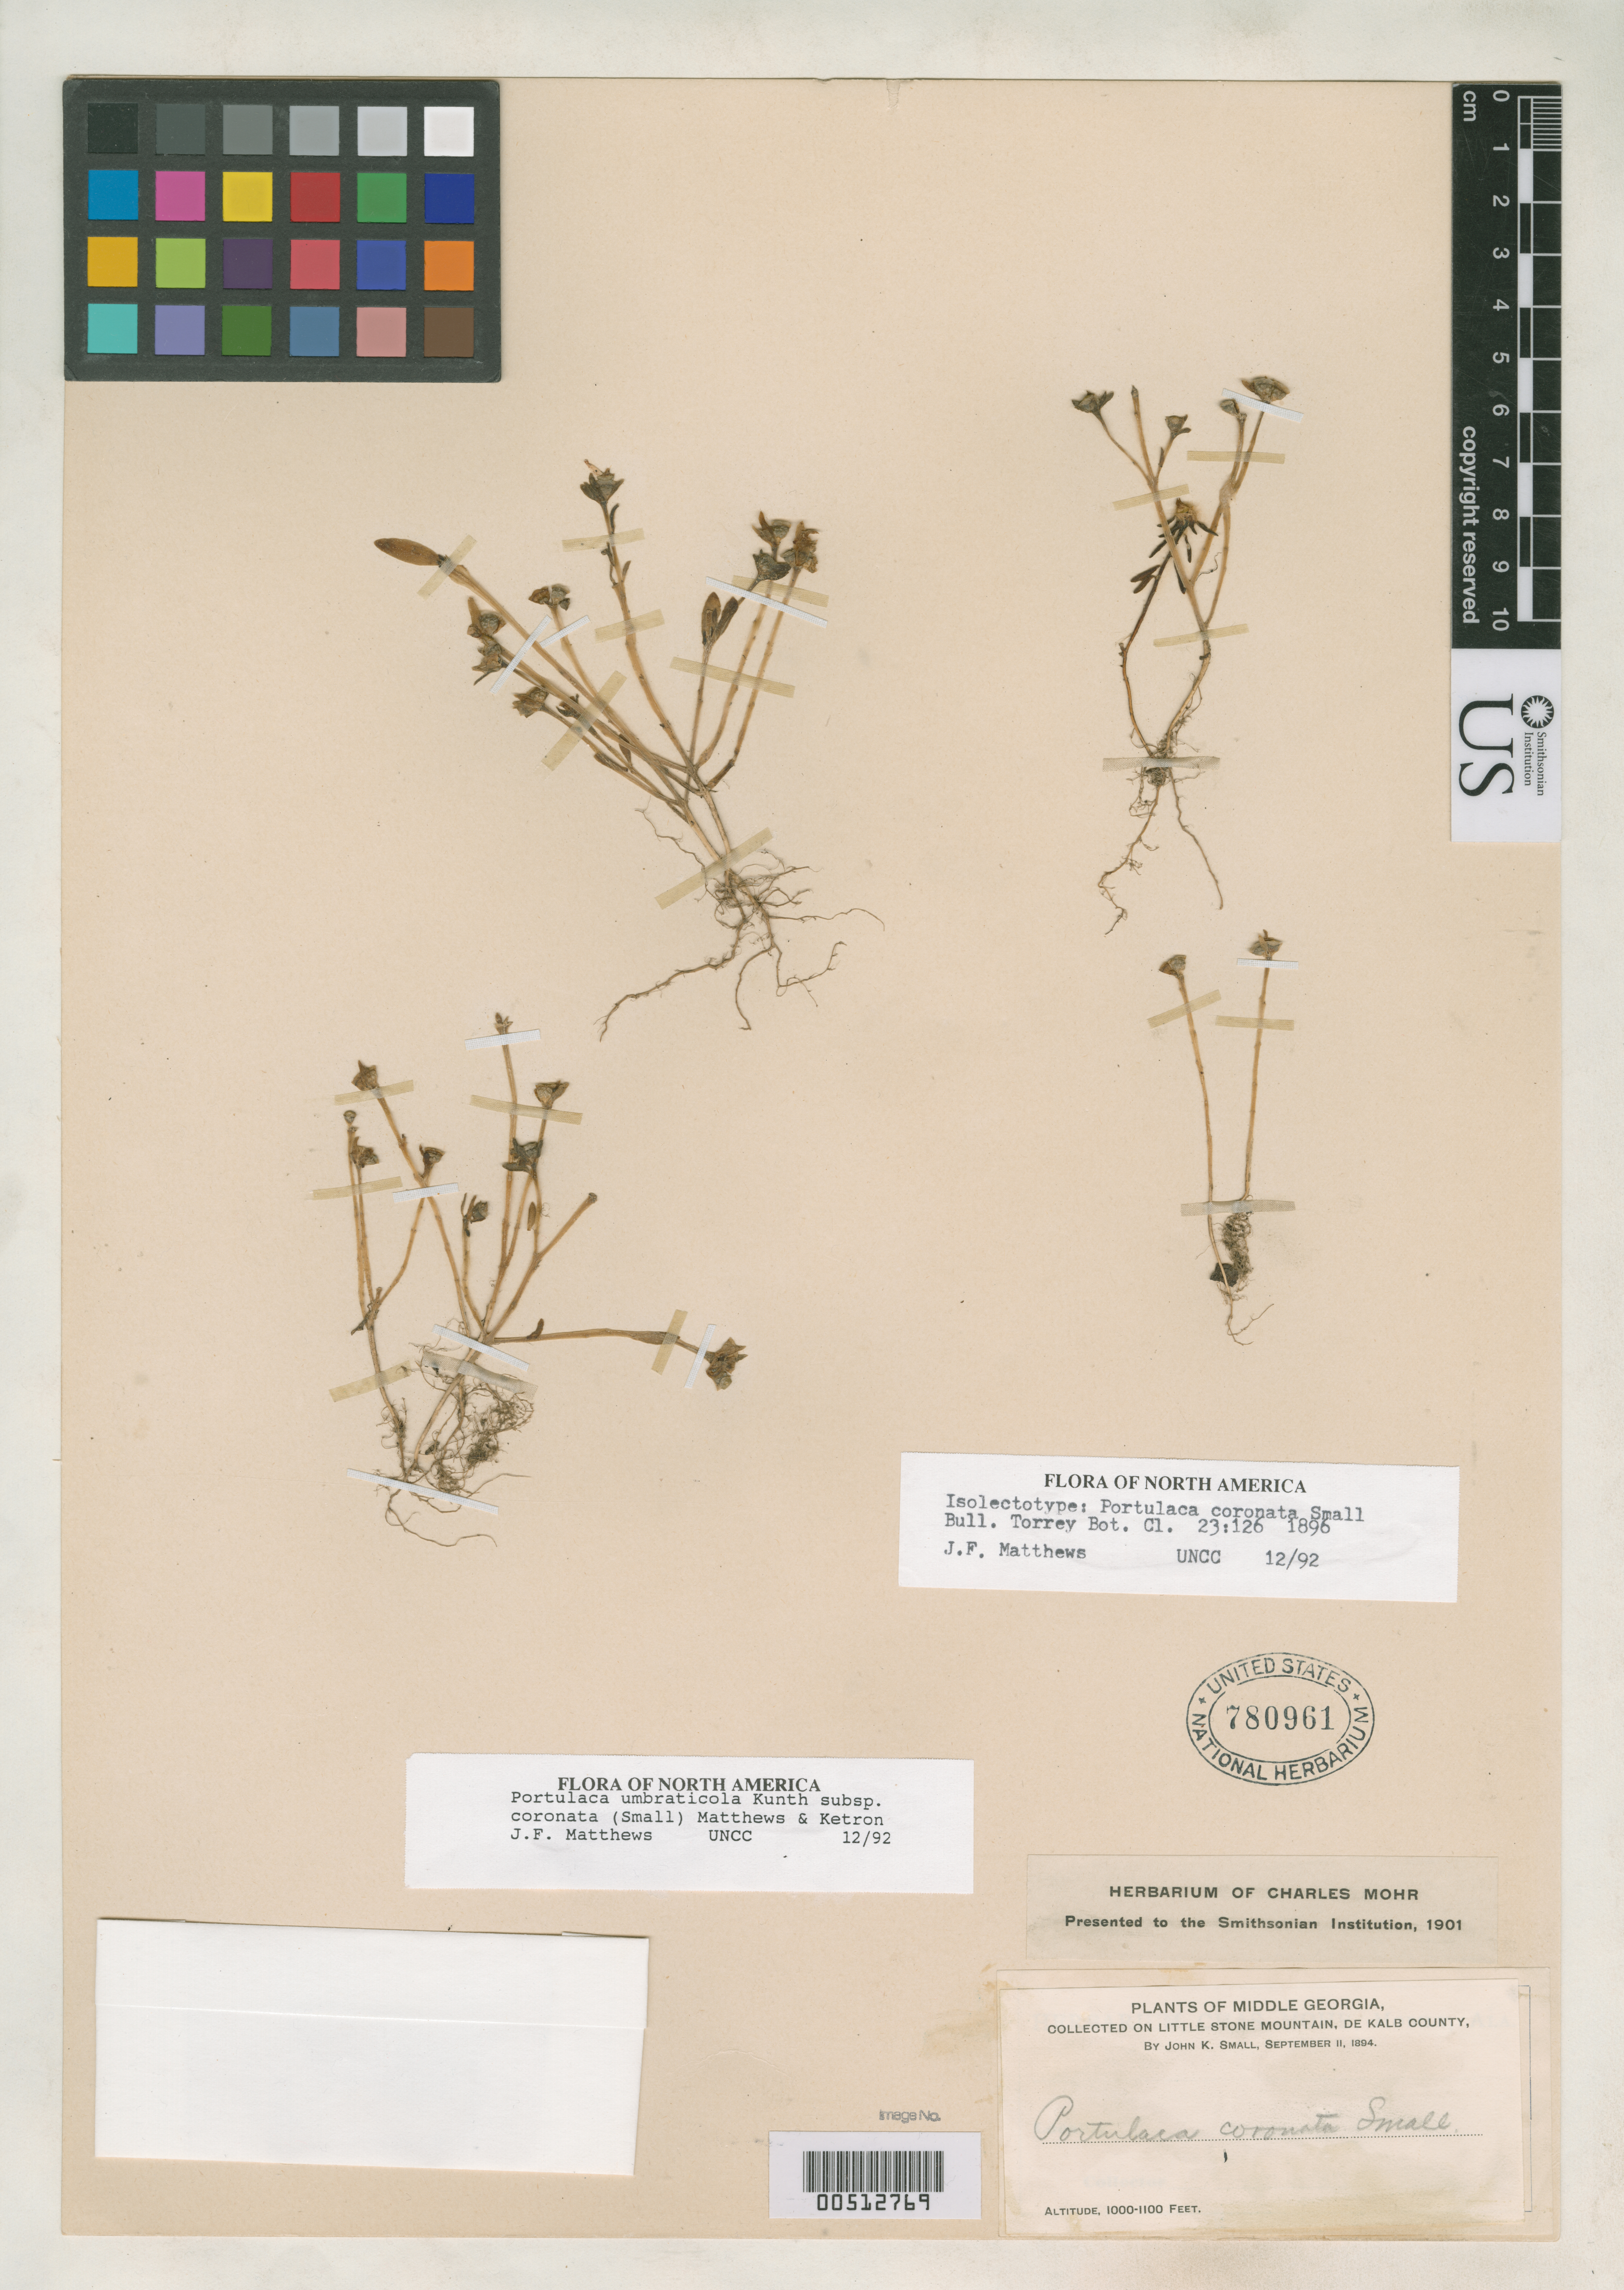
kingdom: Plantae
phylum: Tracheophyta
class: Magnoliopsida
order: Caryophyllales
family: Portulacaceae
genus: Portulaca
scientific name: Portulaca coronata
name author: Small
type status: Isolectotype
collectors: J. K. Small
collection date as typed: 11 Sep 1894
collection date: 1894-09-11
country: United States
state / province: Georgia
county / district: De Kalb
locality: Little Stone Mountain, De Kalb County.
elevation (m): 305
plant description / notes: For further lectotypification info see Castanea 57: 207 (1992).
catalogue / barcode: US 780961